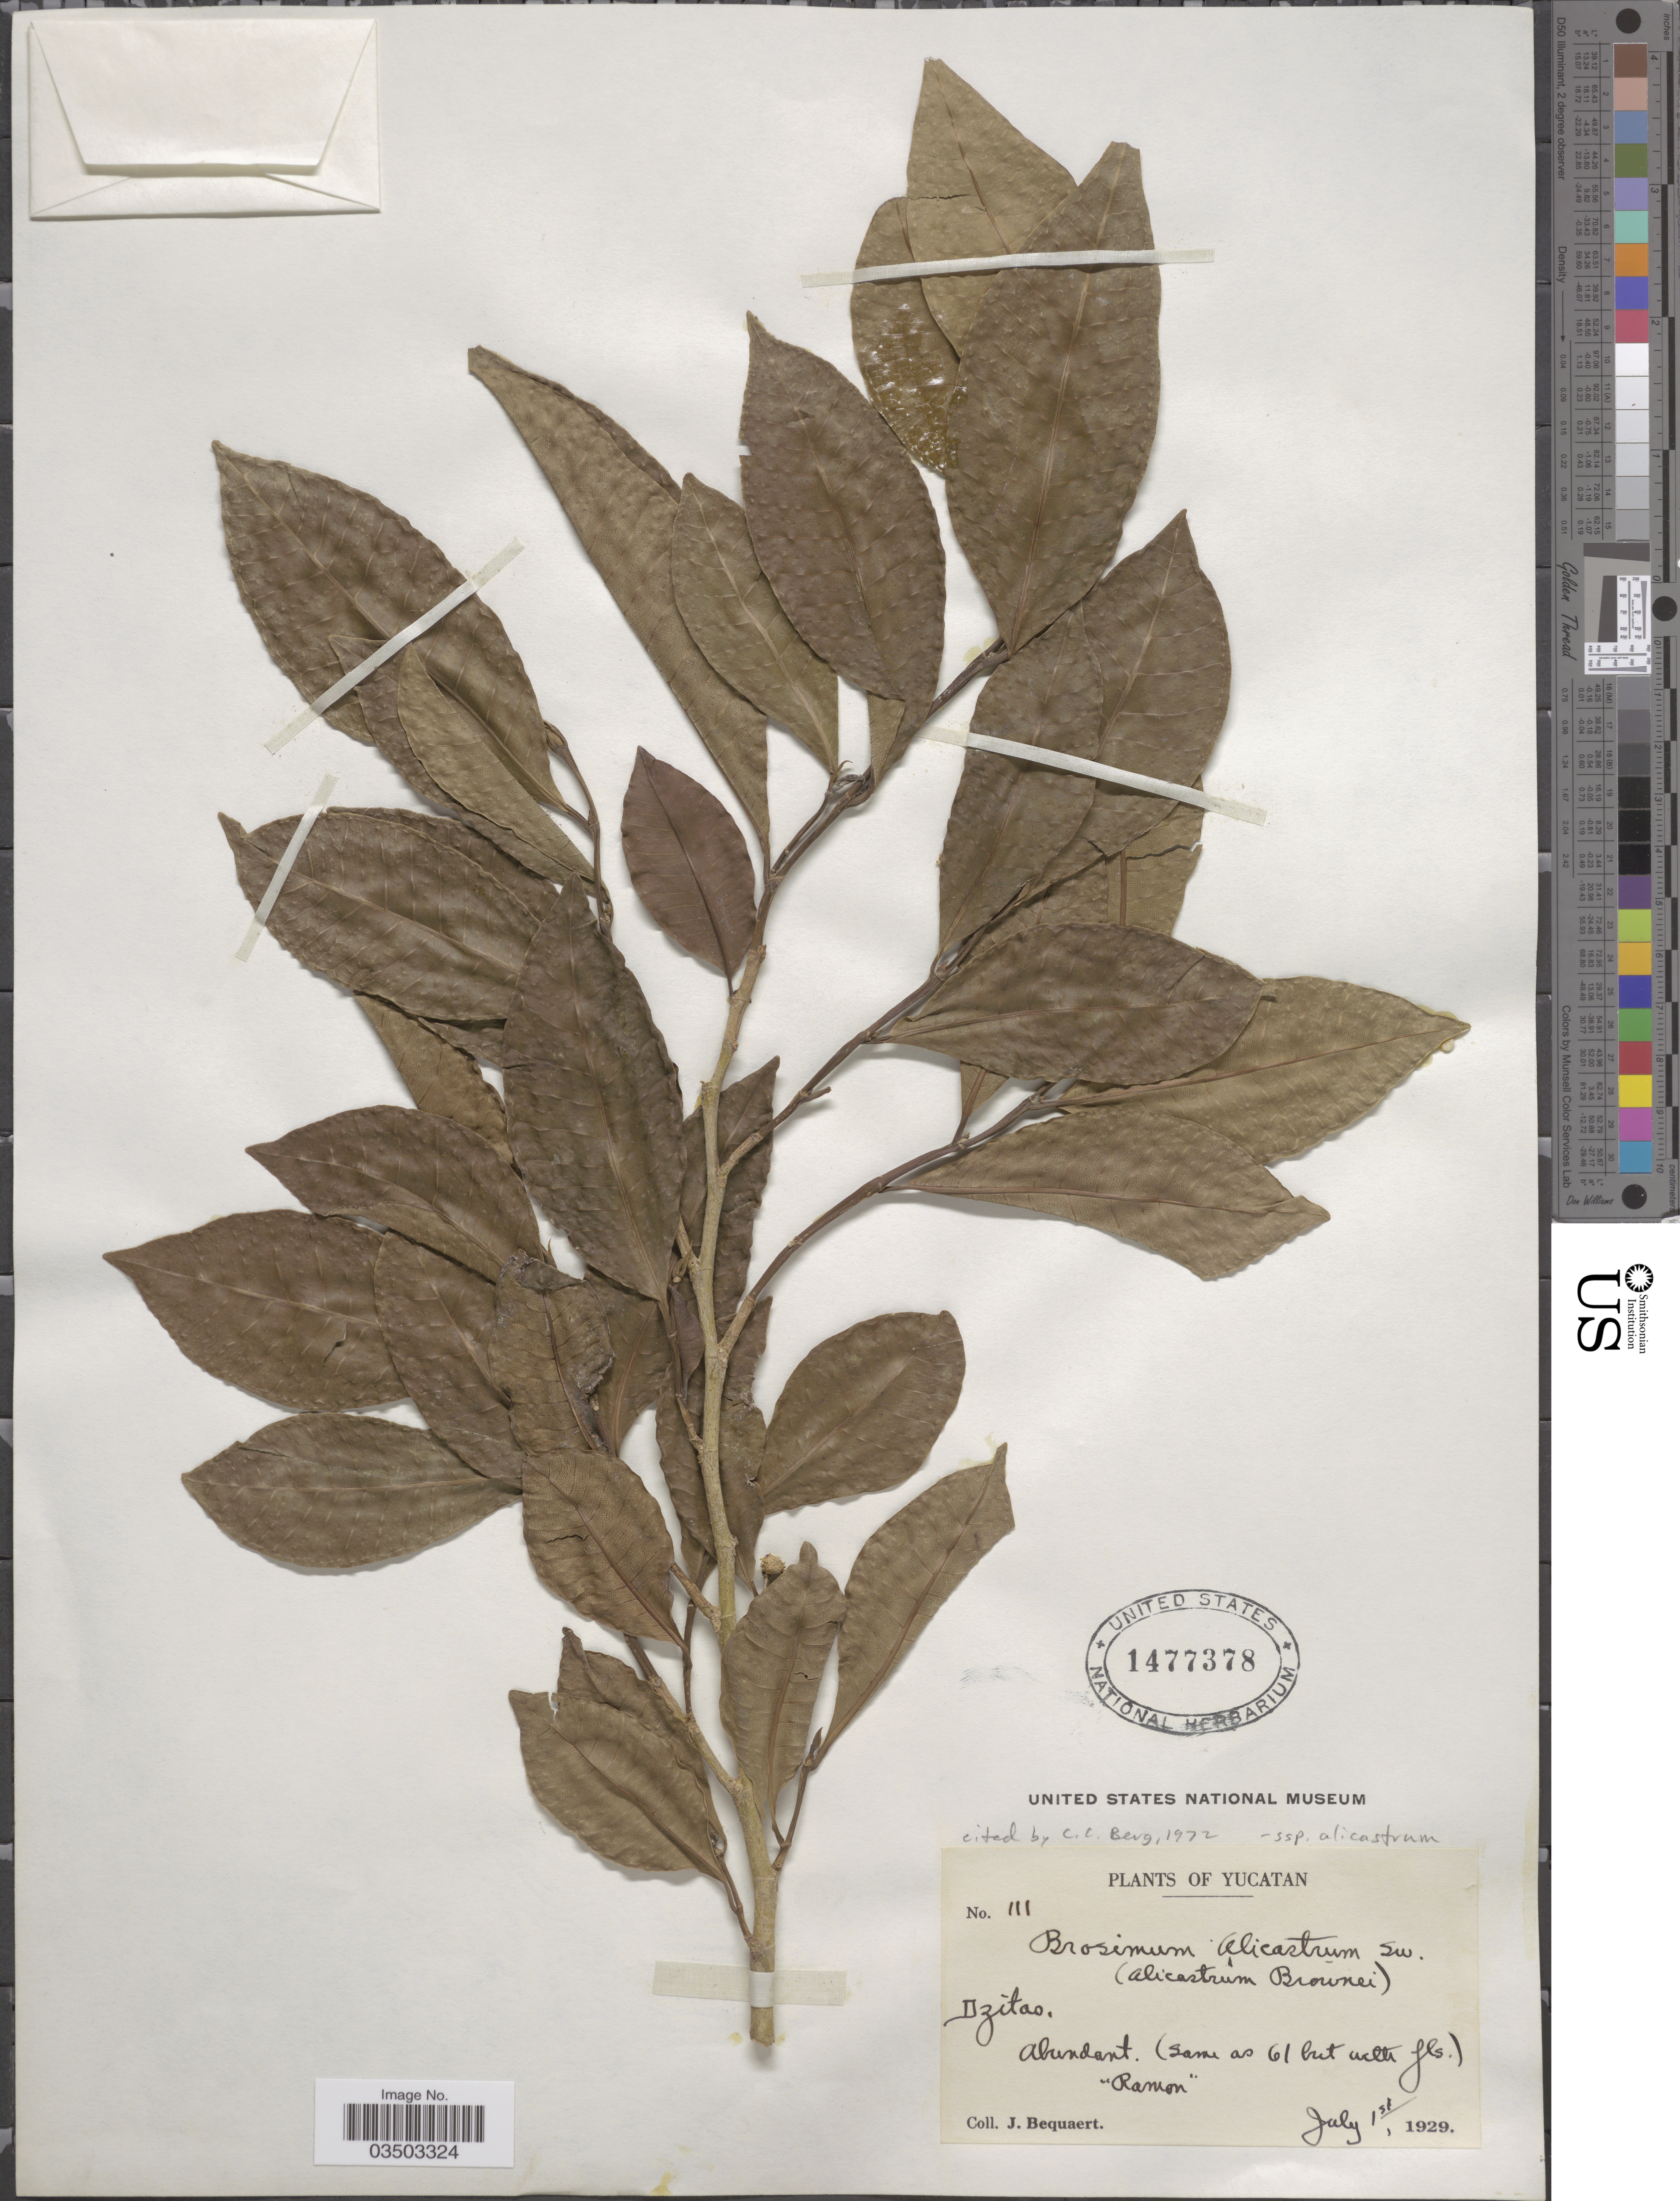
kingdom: Plantae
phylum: Tracheophyta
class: Magnoliopsida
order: Rosales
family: Moraceae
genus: Brosimum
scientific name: Brosimum alicastrum subsp. alicastrum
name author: Sw.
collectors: J. Bequaert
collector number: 111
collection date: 1929-07-01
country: Mexico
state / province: Yucatán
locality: Yucatan. Ozitas.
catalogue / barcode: US 1477378